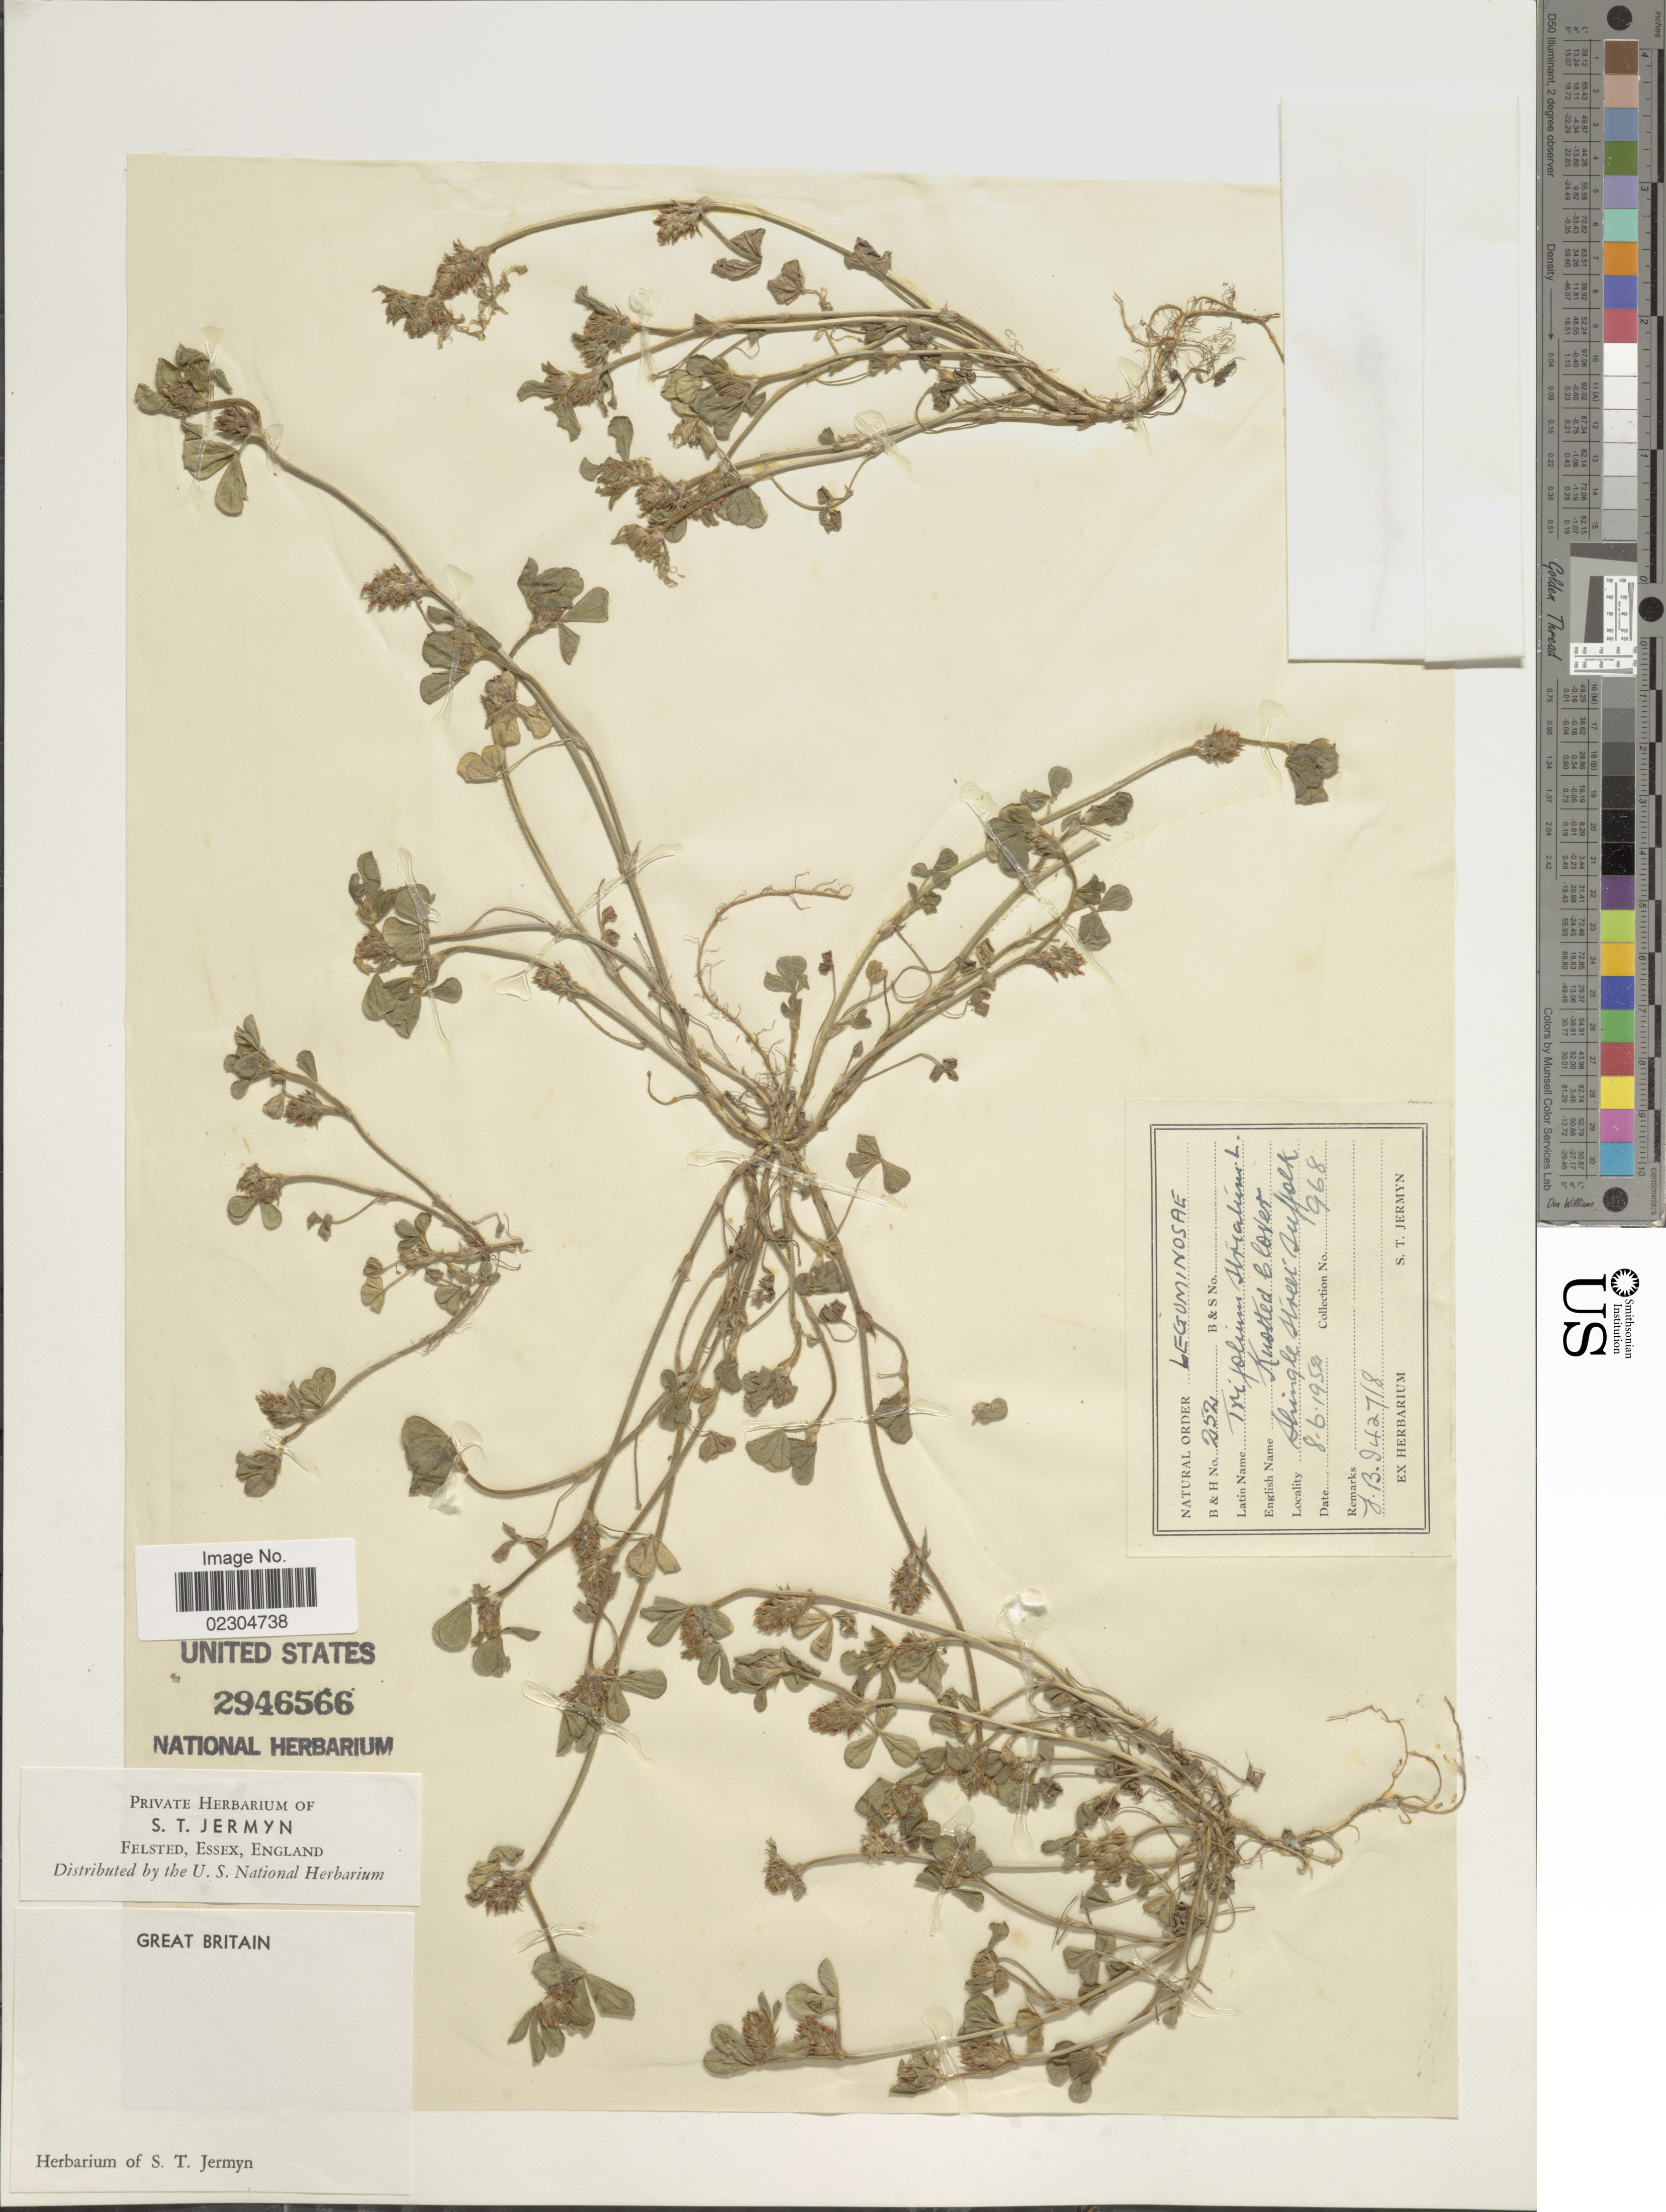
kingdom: Plantae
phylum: Tracheophyta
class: Magnoliopsida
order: Fabales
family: Fabaceae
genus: Trifolium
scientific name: Trifolium striatum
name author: L.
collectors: ex herb. S. T. Jermyn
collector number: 968/ B&H No. 252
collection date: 1952-06-08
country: United Kingdom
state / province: England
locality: Shingle Street, Suffolk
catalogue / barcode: US 2946566